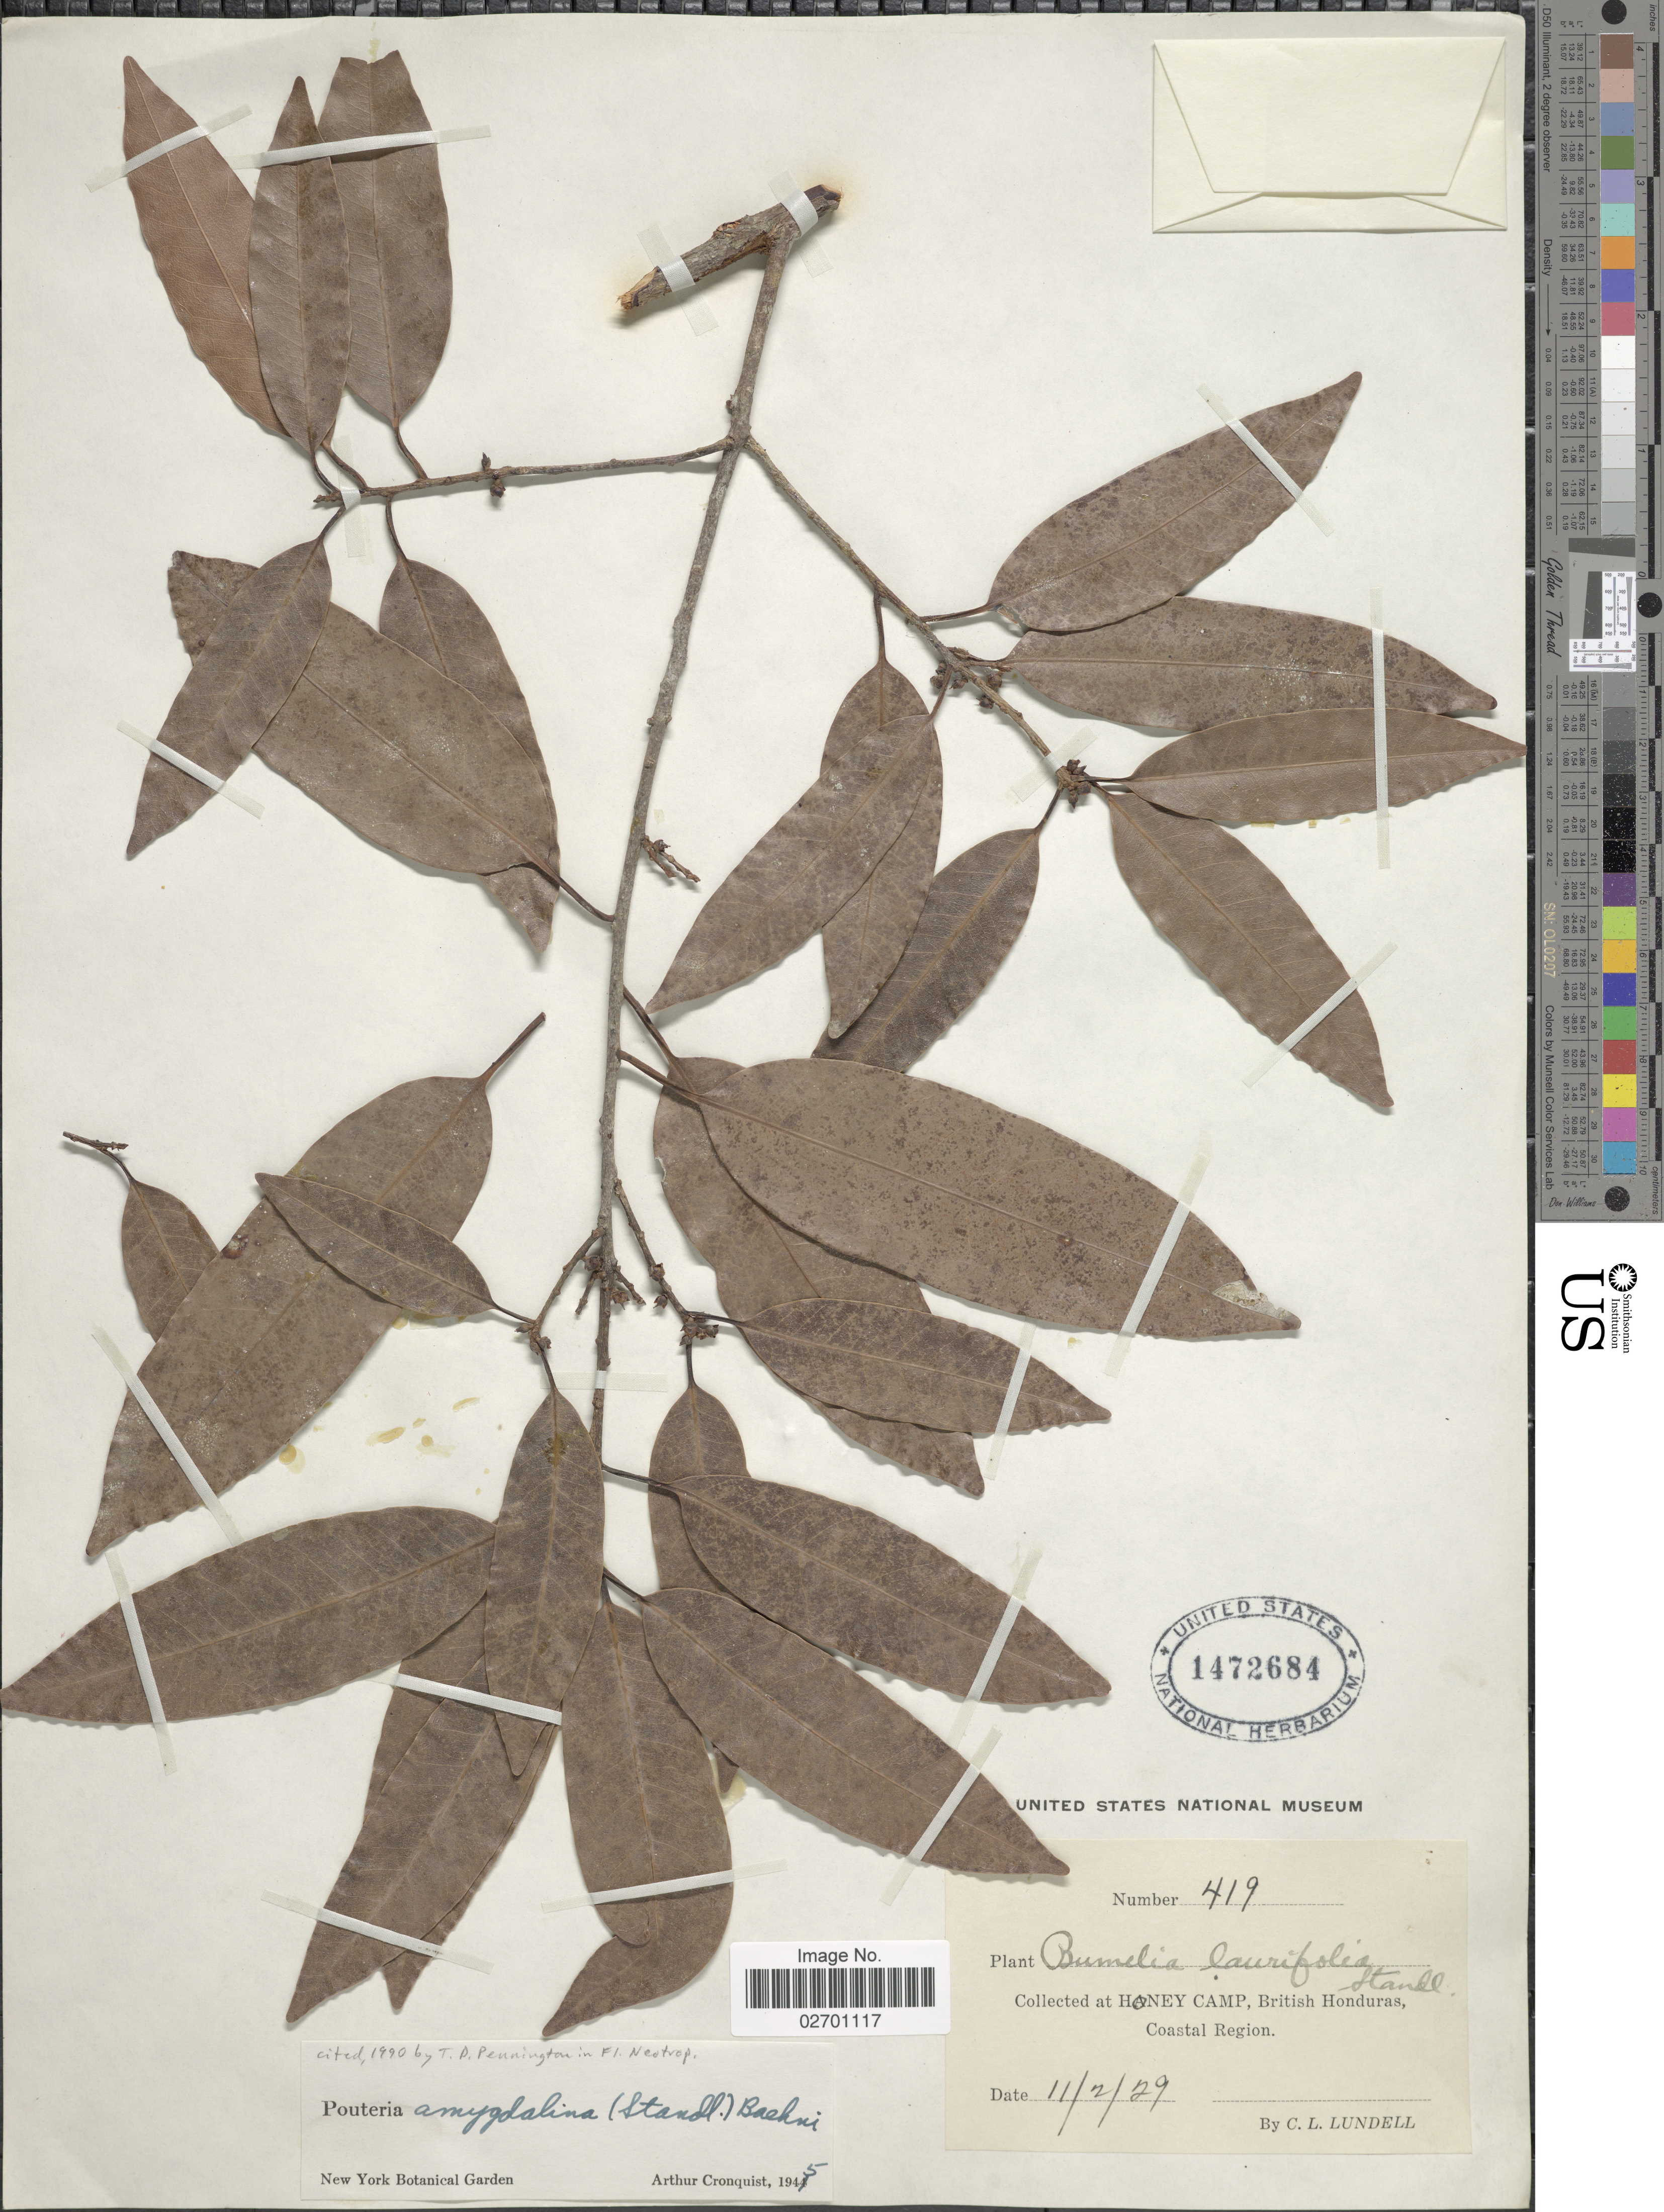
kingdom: Plantae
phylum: Tracheophyta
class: Magnoliopsida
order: Ericales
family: Sapotaceae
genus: Pouteria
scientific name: Pouteria amygdalina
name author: (Standl.) Baehni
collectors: C. L. Lundell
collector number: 419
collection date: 1929-02-11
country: Belize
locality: Honey Camp, British Honduras, Coastal Region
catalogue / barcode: US 1472684